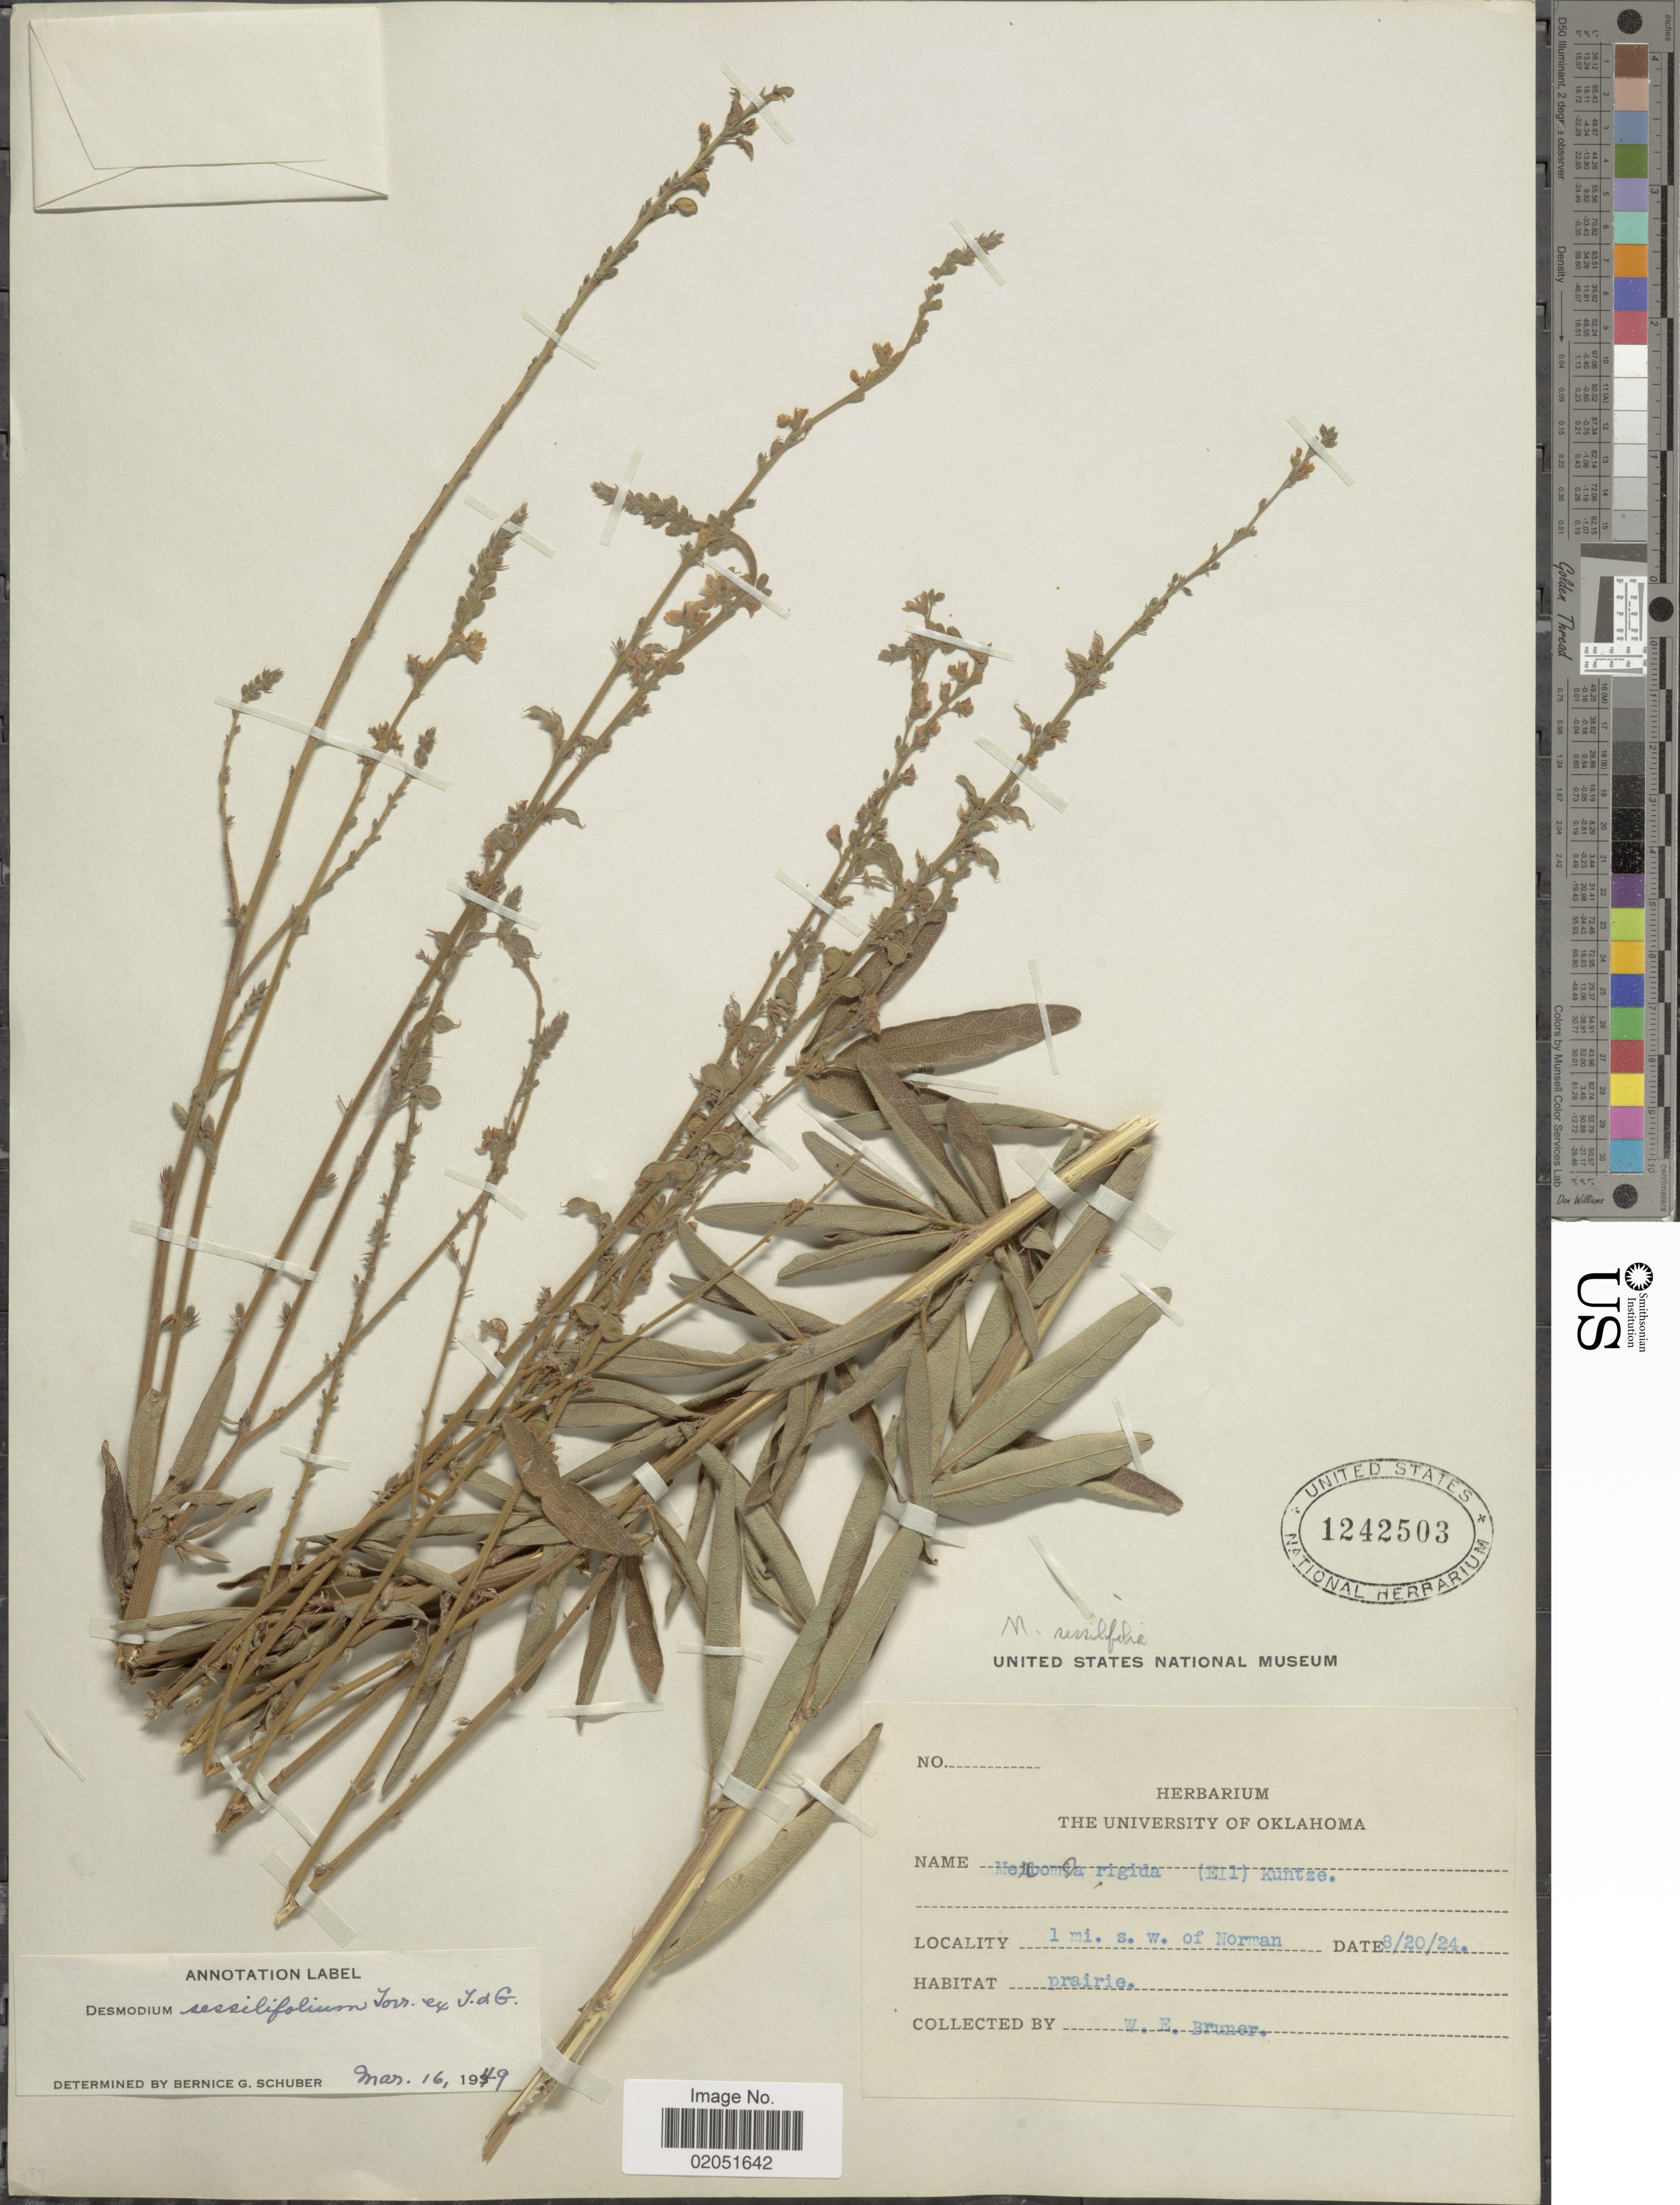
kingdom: Plantae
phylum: Tracheophyta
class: Magnoliopsida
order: Fabales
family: Fabaceae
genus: Desmodium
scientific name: Desmodium sessilifolium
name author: Torr. & A. Gray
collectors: W. Bruner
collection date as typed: Transcribed d/m/y: 20/8/24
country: United States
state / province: Oklahoma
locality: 1 mi. s.w. of Norman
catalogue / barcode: US 1242503